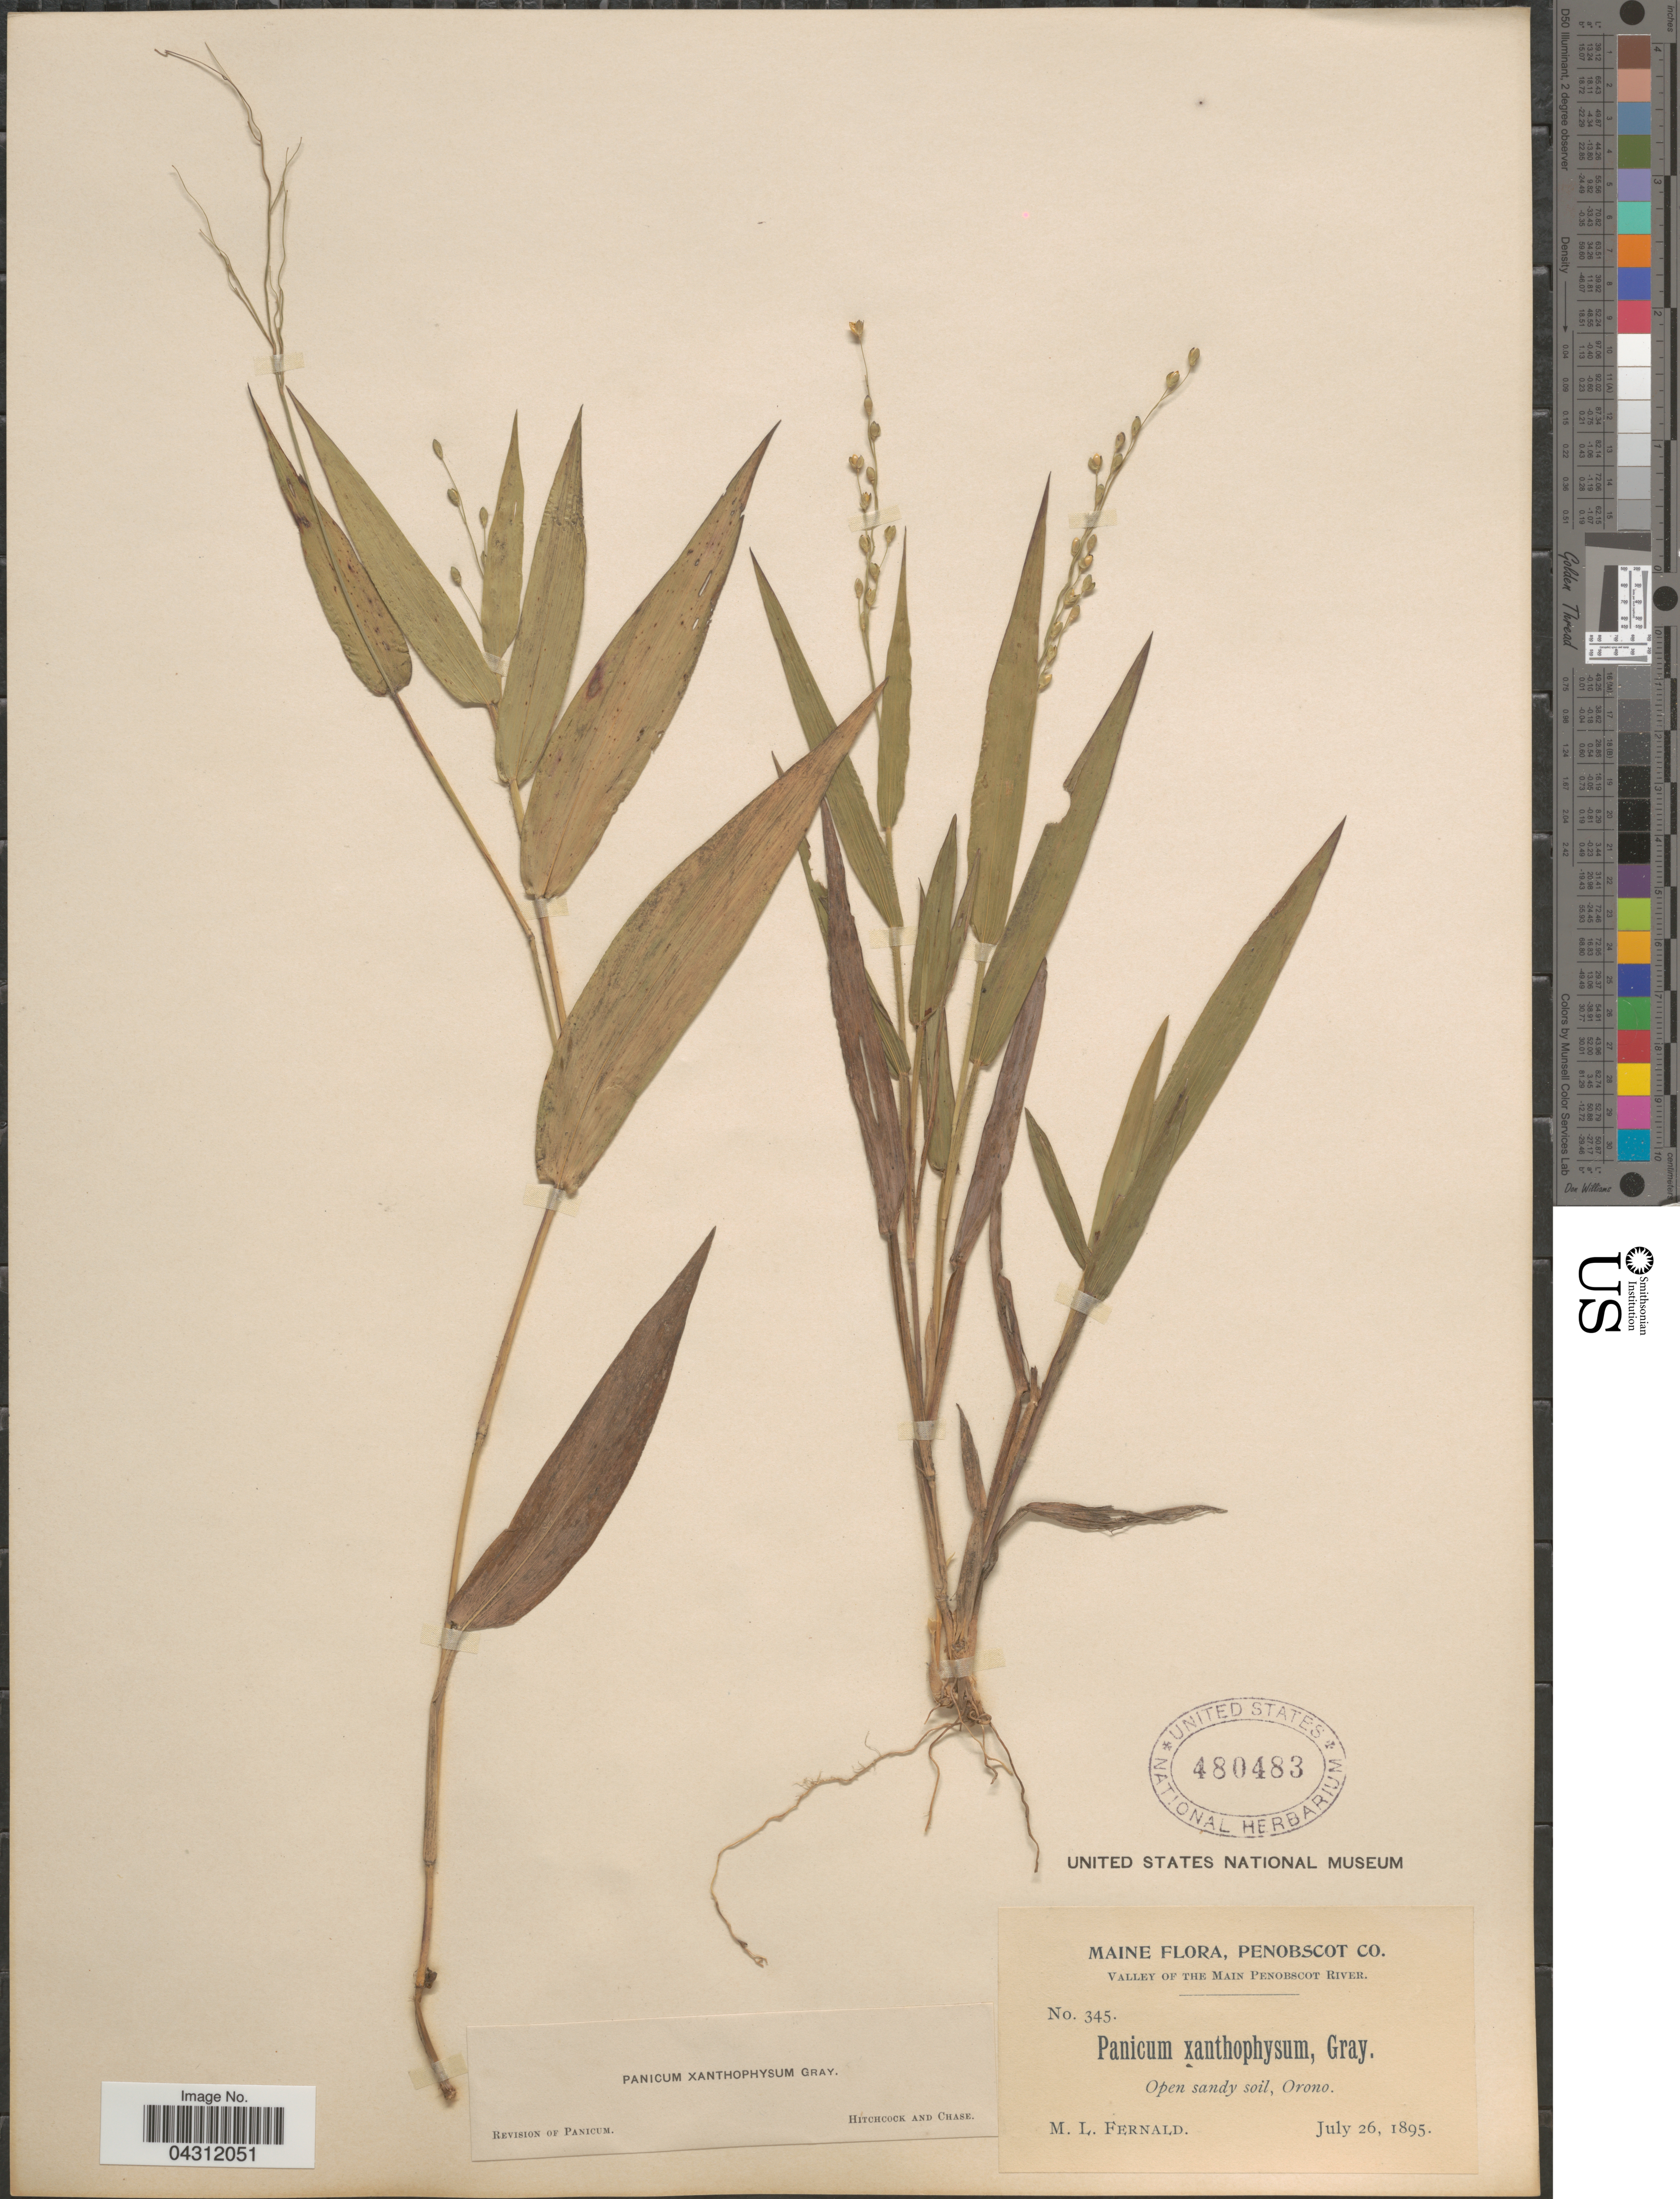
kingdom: Plantae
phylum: Tracheophyta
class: Liliopsida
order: Poales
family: Poaceae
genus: Dichanthelium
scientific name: Dichanthelium xanthophysum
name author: (A. Gray) Freckmann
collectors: M. L. Fernald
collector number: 345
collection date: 1895-07-26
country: United States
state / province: Maine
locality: Penobscot Co. Valley Of The Main Penobscot River. Open sandy soil, Orono.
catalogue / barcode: US 480483